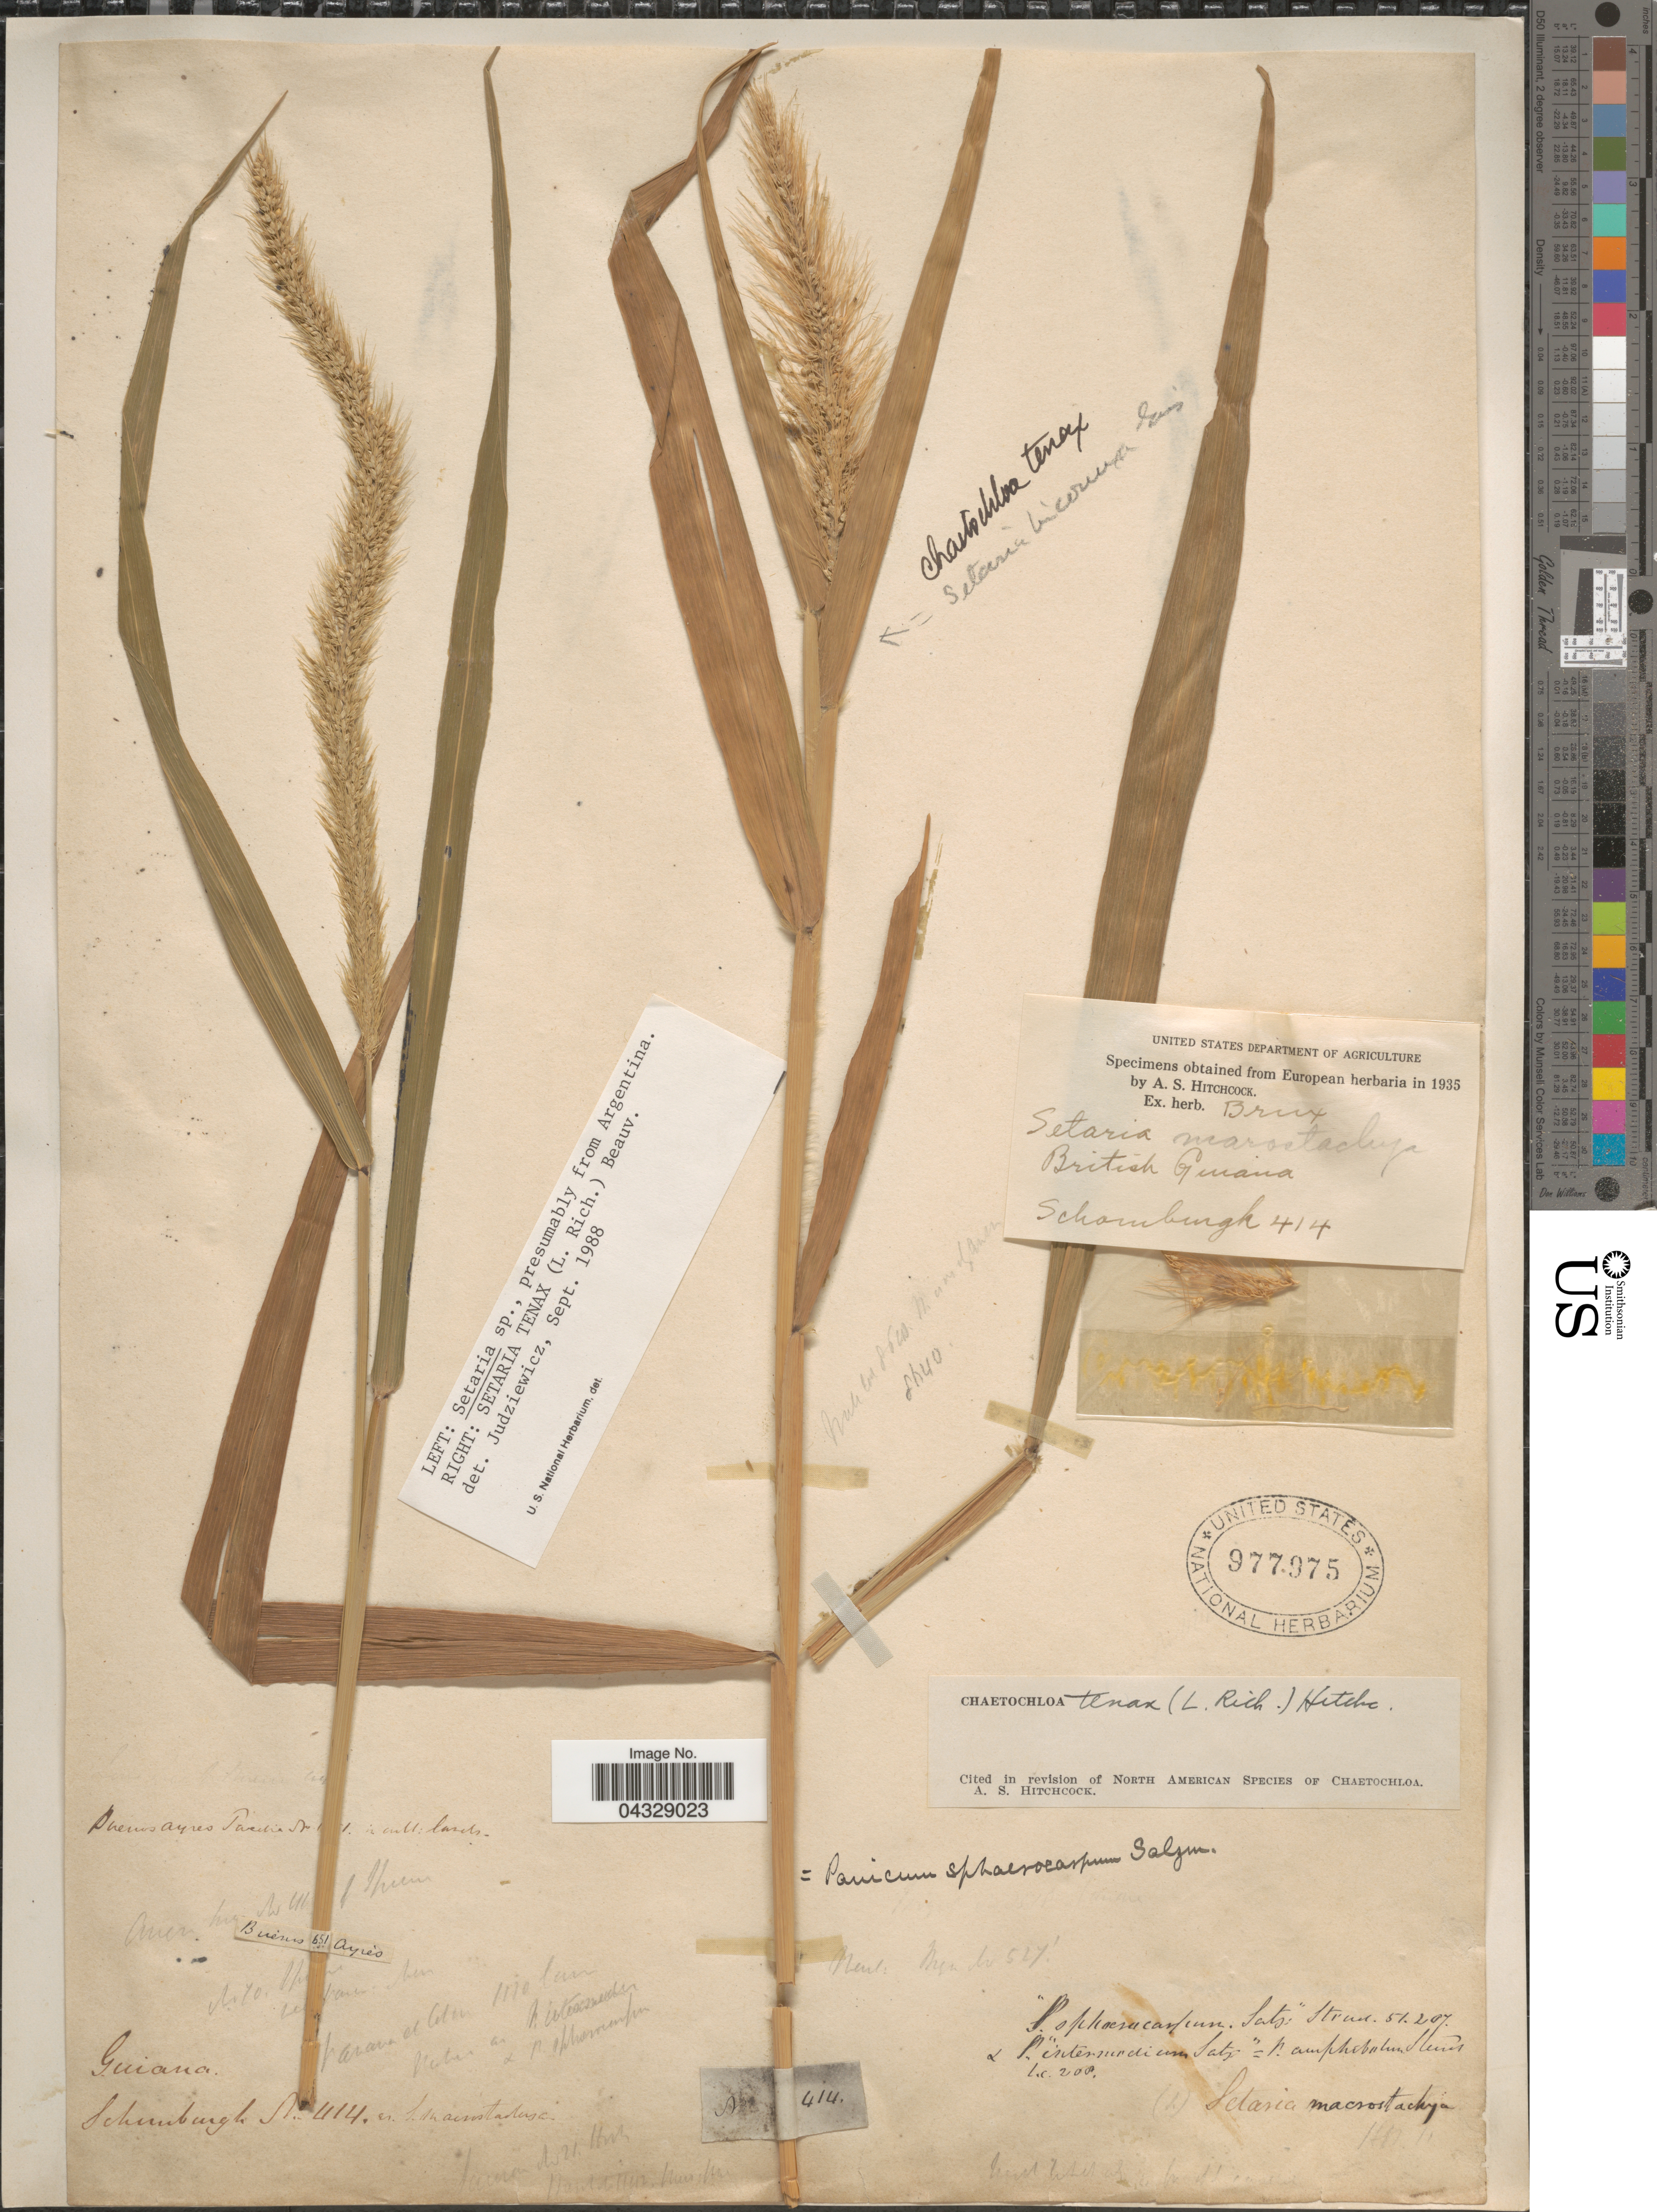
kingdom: Plantae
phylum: Tracheophyta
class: Liliopsida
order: Poales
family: Poaceae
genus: Setaria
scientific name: Setaria tenax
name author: (Rich.) Desv.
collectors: -. Schomburgh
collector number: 414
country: Guyana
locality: British Guiana.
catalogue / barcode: US 977975-2